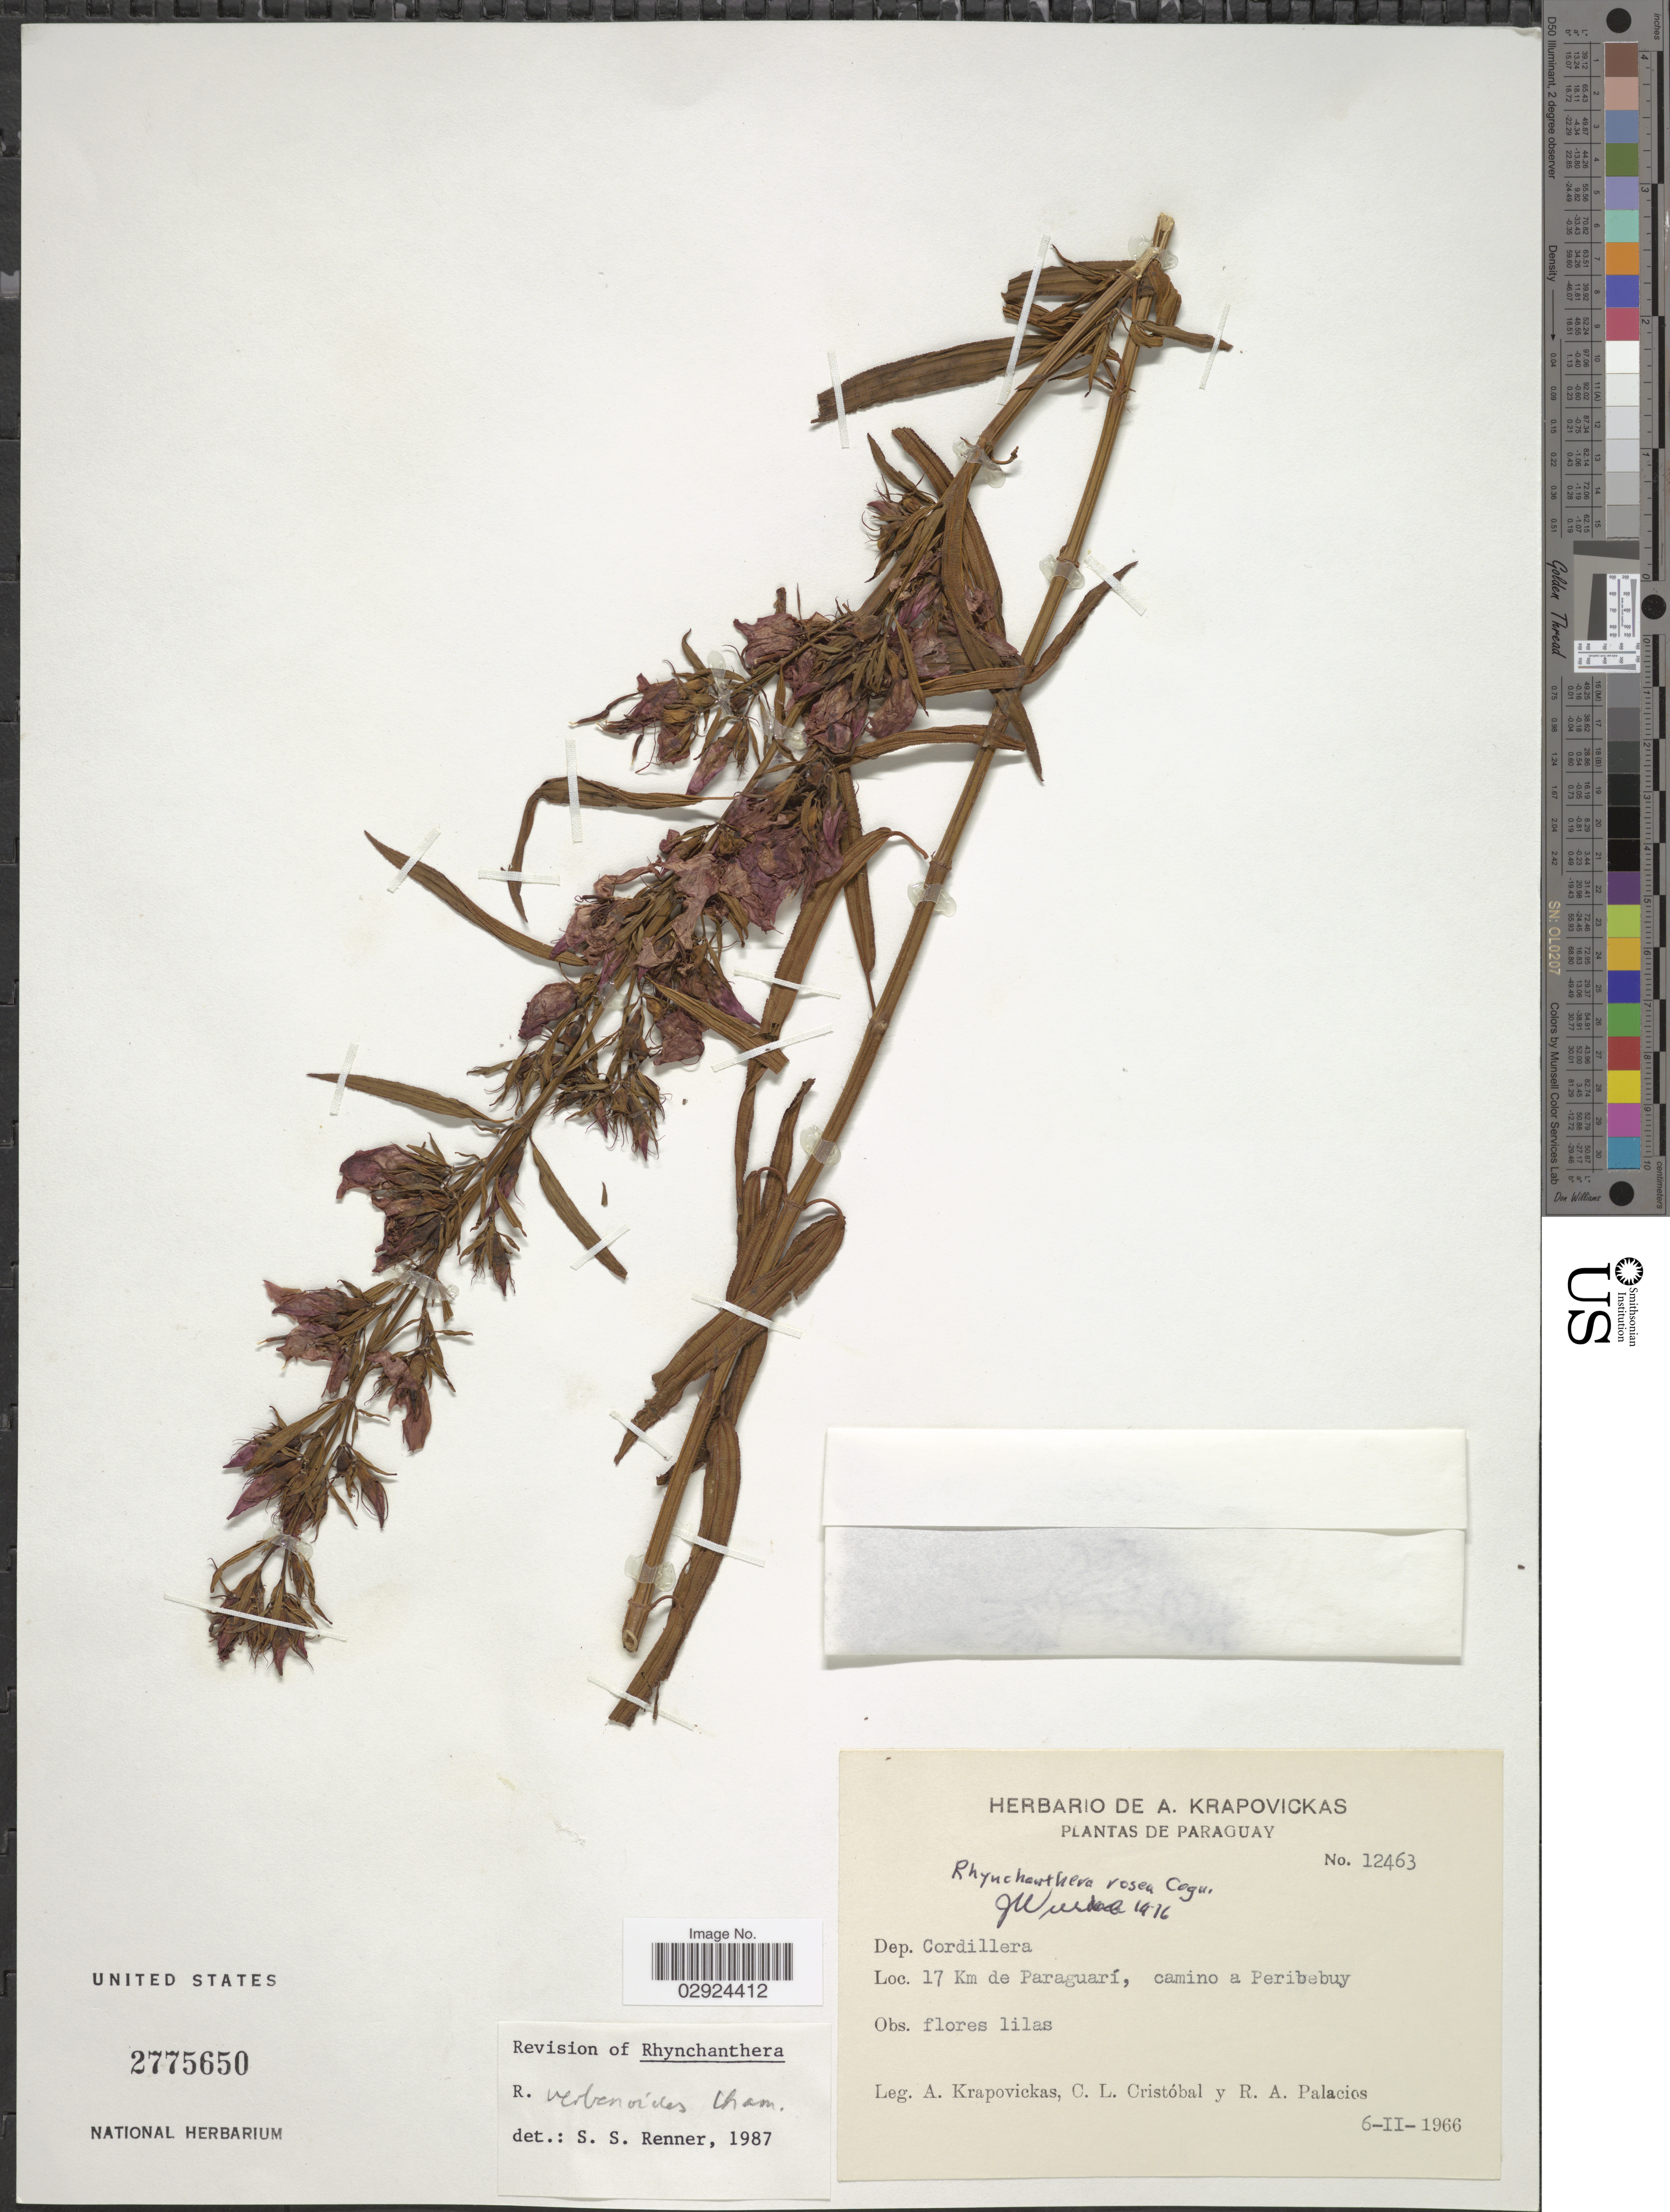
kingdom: Plantae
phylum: Tracheophyta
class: Magnoliopsida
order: Myrtales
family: Melastomataceae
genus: Rhynchanthera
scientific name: Rhynchanthera verbenoides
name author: Cham.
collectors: A. Krapovickas, C. L. Cristóbal & R. Palacios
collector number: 12463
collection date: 1966-02-06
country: Paraguay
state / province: Cordillera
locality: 17 Km de Paraguarí, camino a Peribebuy.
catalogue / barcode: US 2775650